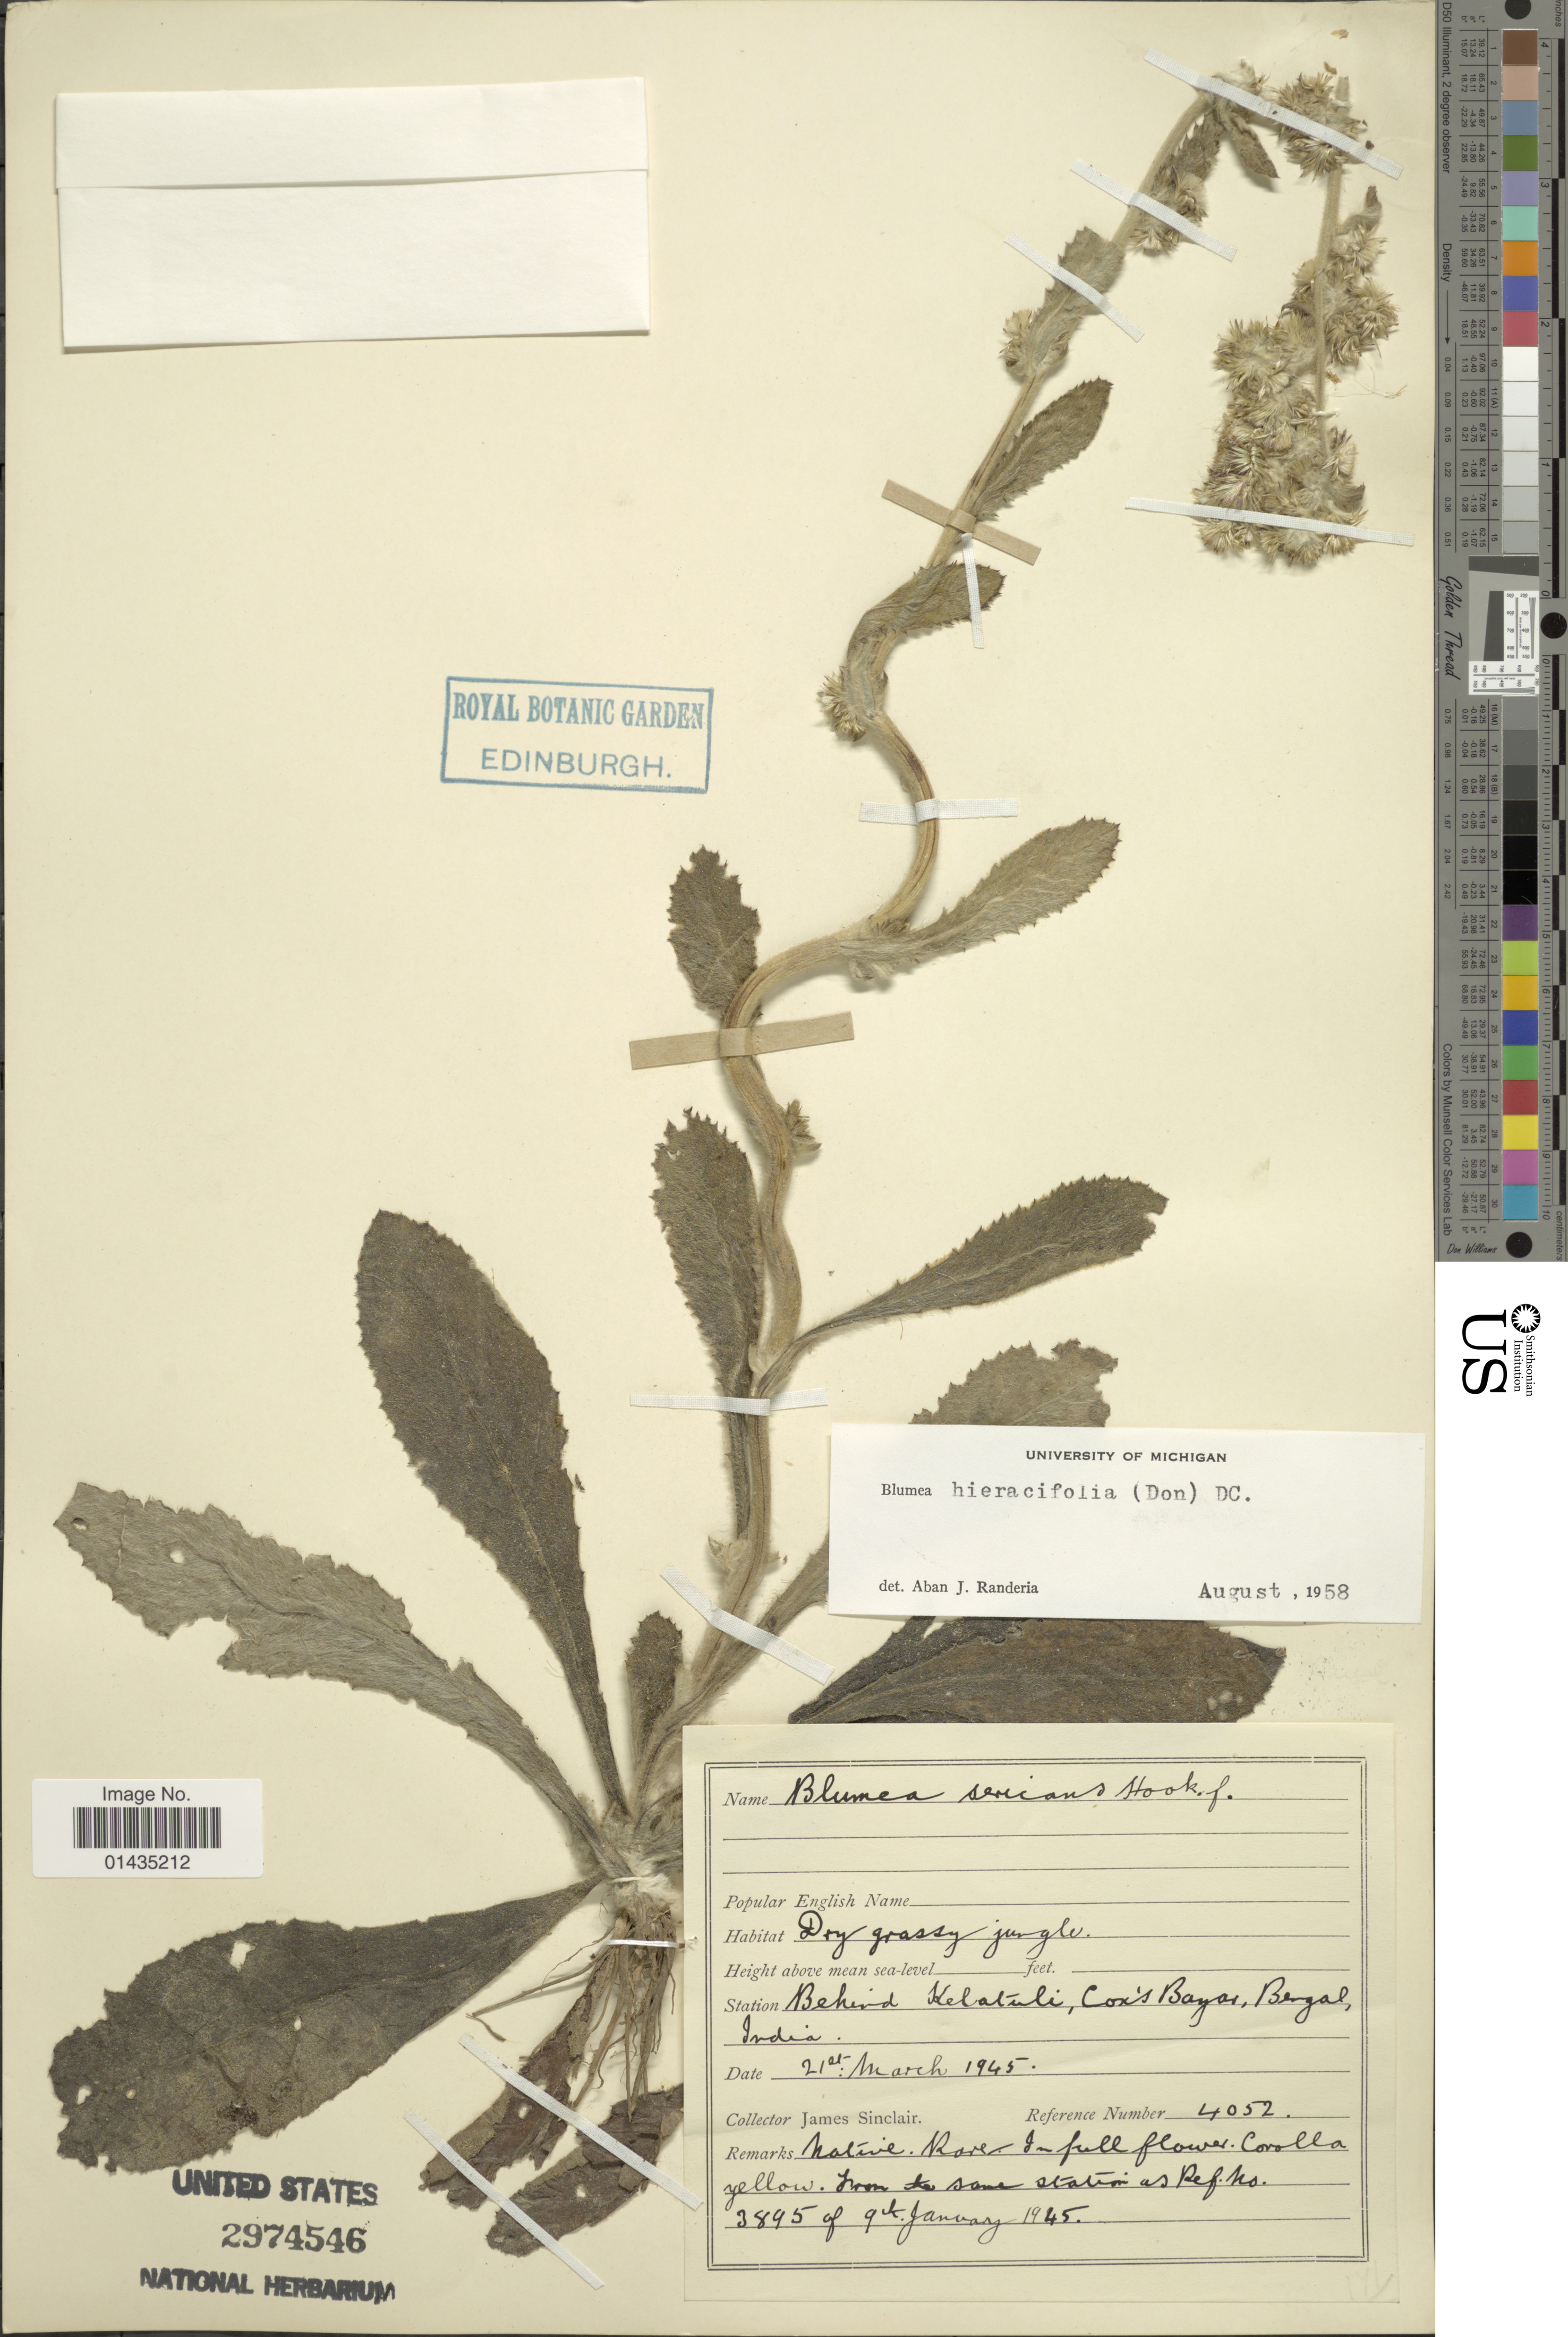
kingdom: Plantae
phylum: Tracheophyta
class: Magnoliopsida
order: Asterales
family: Asteraceae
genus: Blumea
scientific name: Blumea hieraciifolia var. hieraciifolia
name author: (Spreng.) DC.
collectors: J. Sinclair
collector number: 4052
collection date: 1945-03-21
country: Bangladesh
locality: Behind Kelatuli, Cox's Bayas, Bengal, India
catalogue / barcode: US 2974546